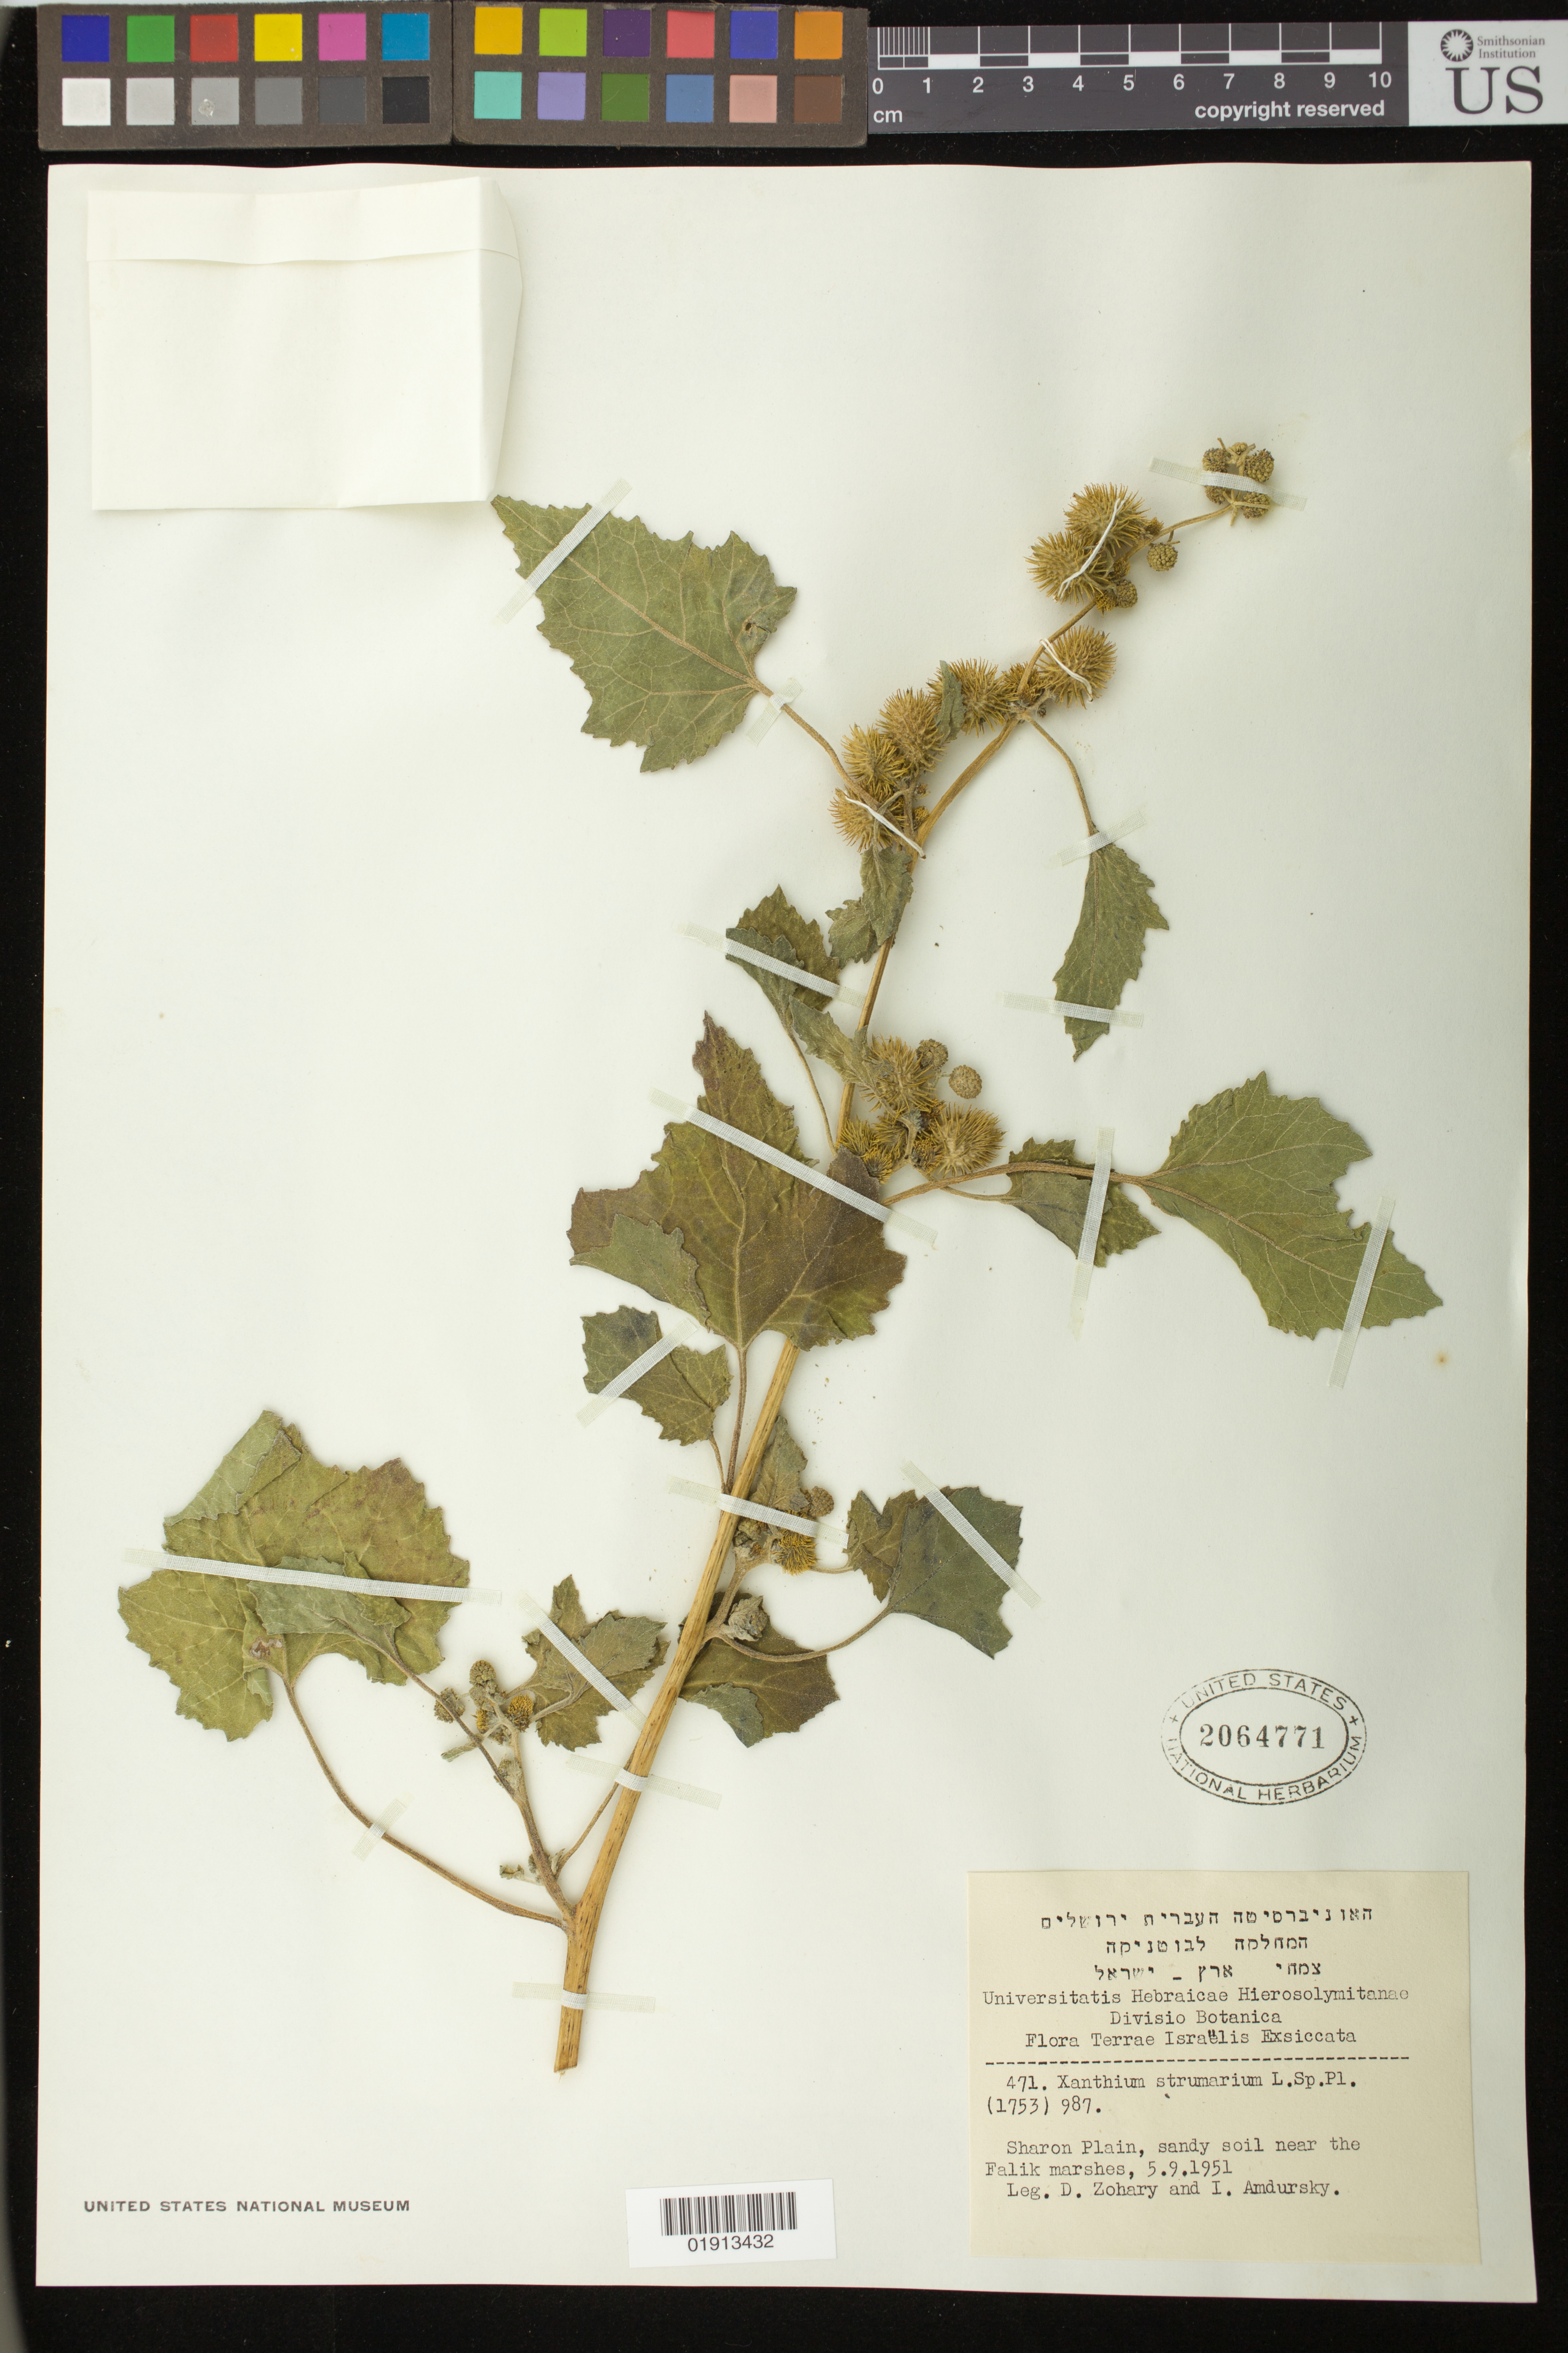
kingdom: Plantae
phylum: Tracheophyta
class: Magnoliopsida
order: Asterales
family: Asteraceae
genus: Xanthium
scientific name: Xanthium strumarium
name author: L.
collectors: D. Zohary & I. Amdursky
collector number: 471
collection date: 1951-09-05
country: Israel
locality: Sharon Plain, near the Falik marshes.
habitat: Sandy soil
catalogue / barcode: US 2064771